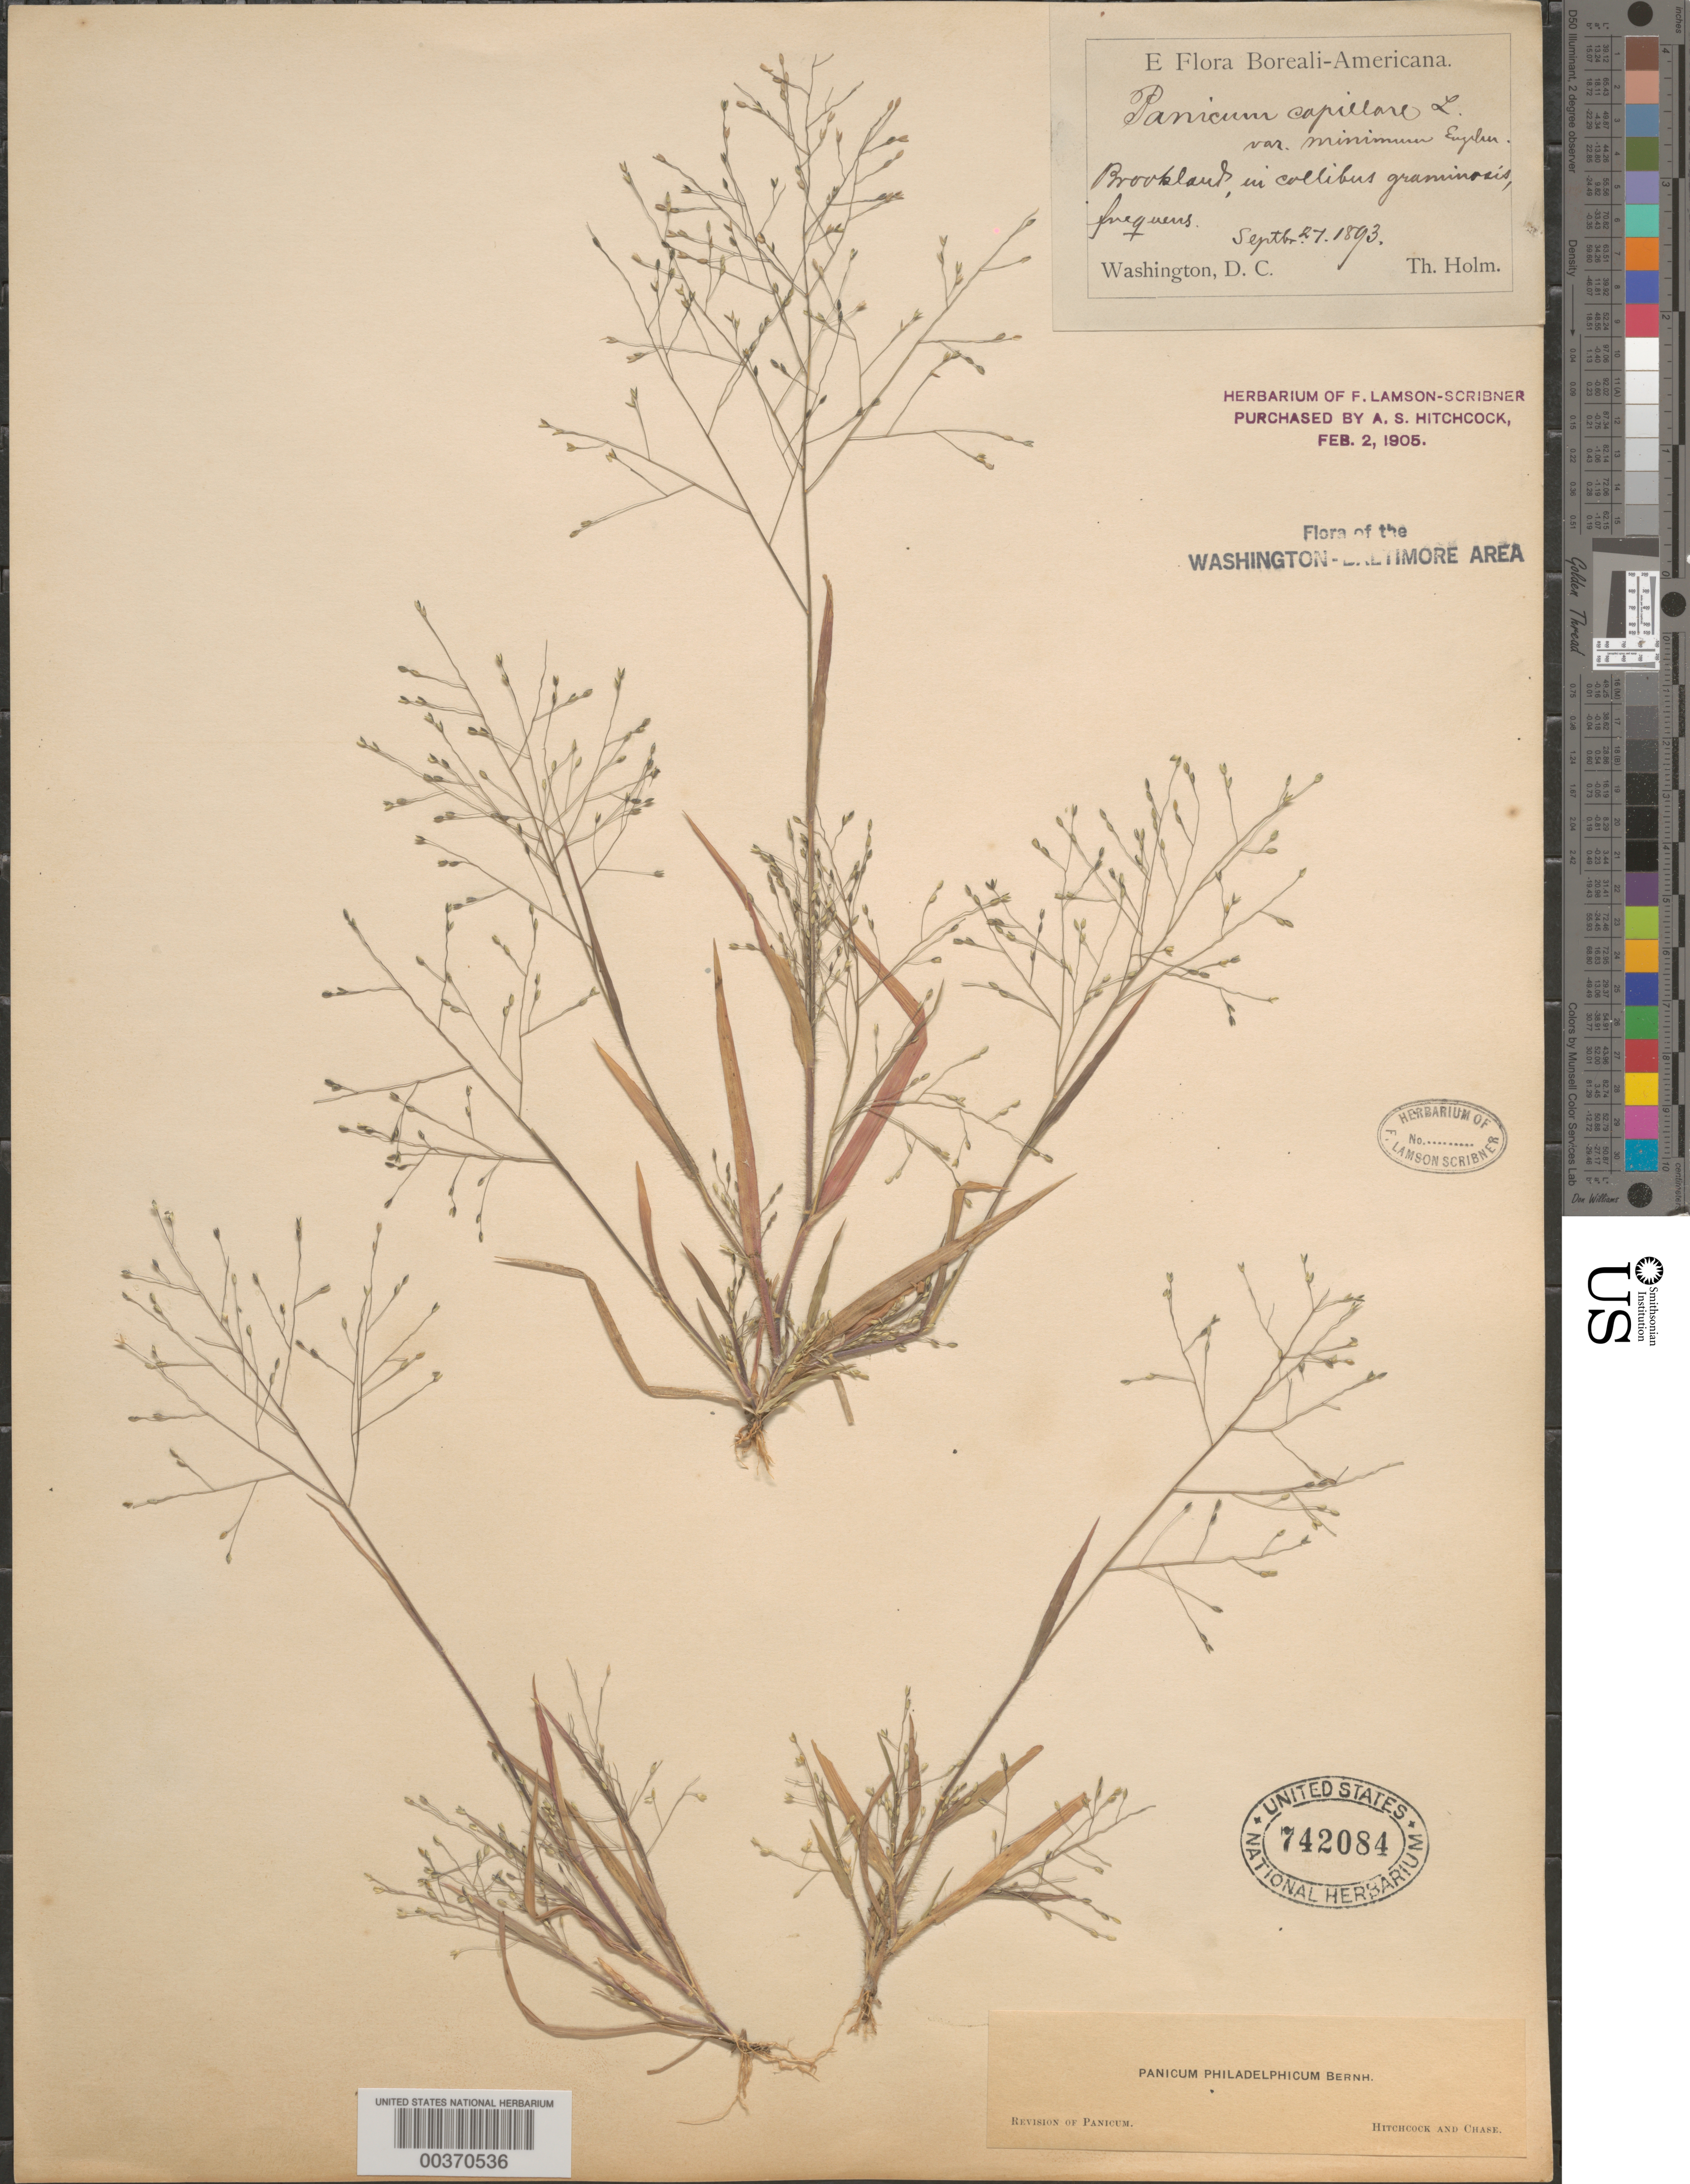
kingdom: Plantae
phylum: Tracheophyta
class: Liliopsida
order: Poales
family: Poaceae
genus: Panicum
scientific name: Panicum philadelphicum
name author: Bernh. ex Trin.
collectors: T. Holm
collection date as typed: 27 Sep 1893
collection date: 1893-09-27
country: United States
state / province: District of Columbia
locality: Brookland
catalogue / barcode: US 742084